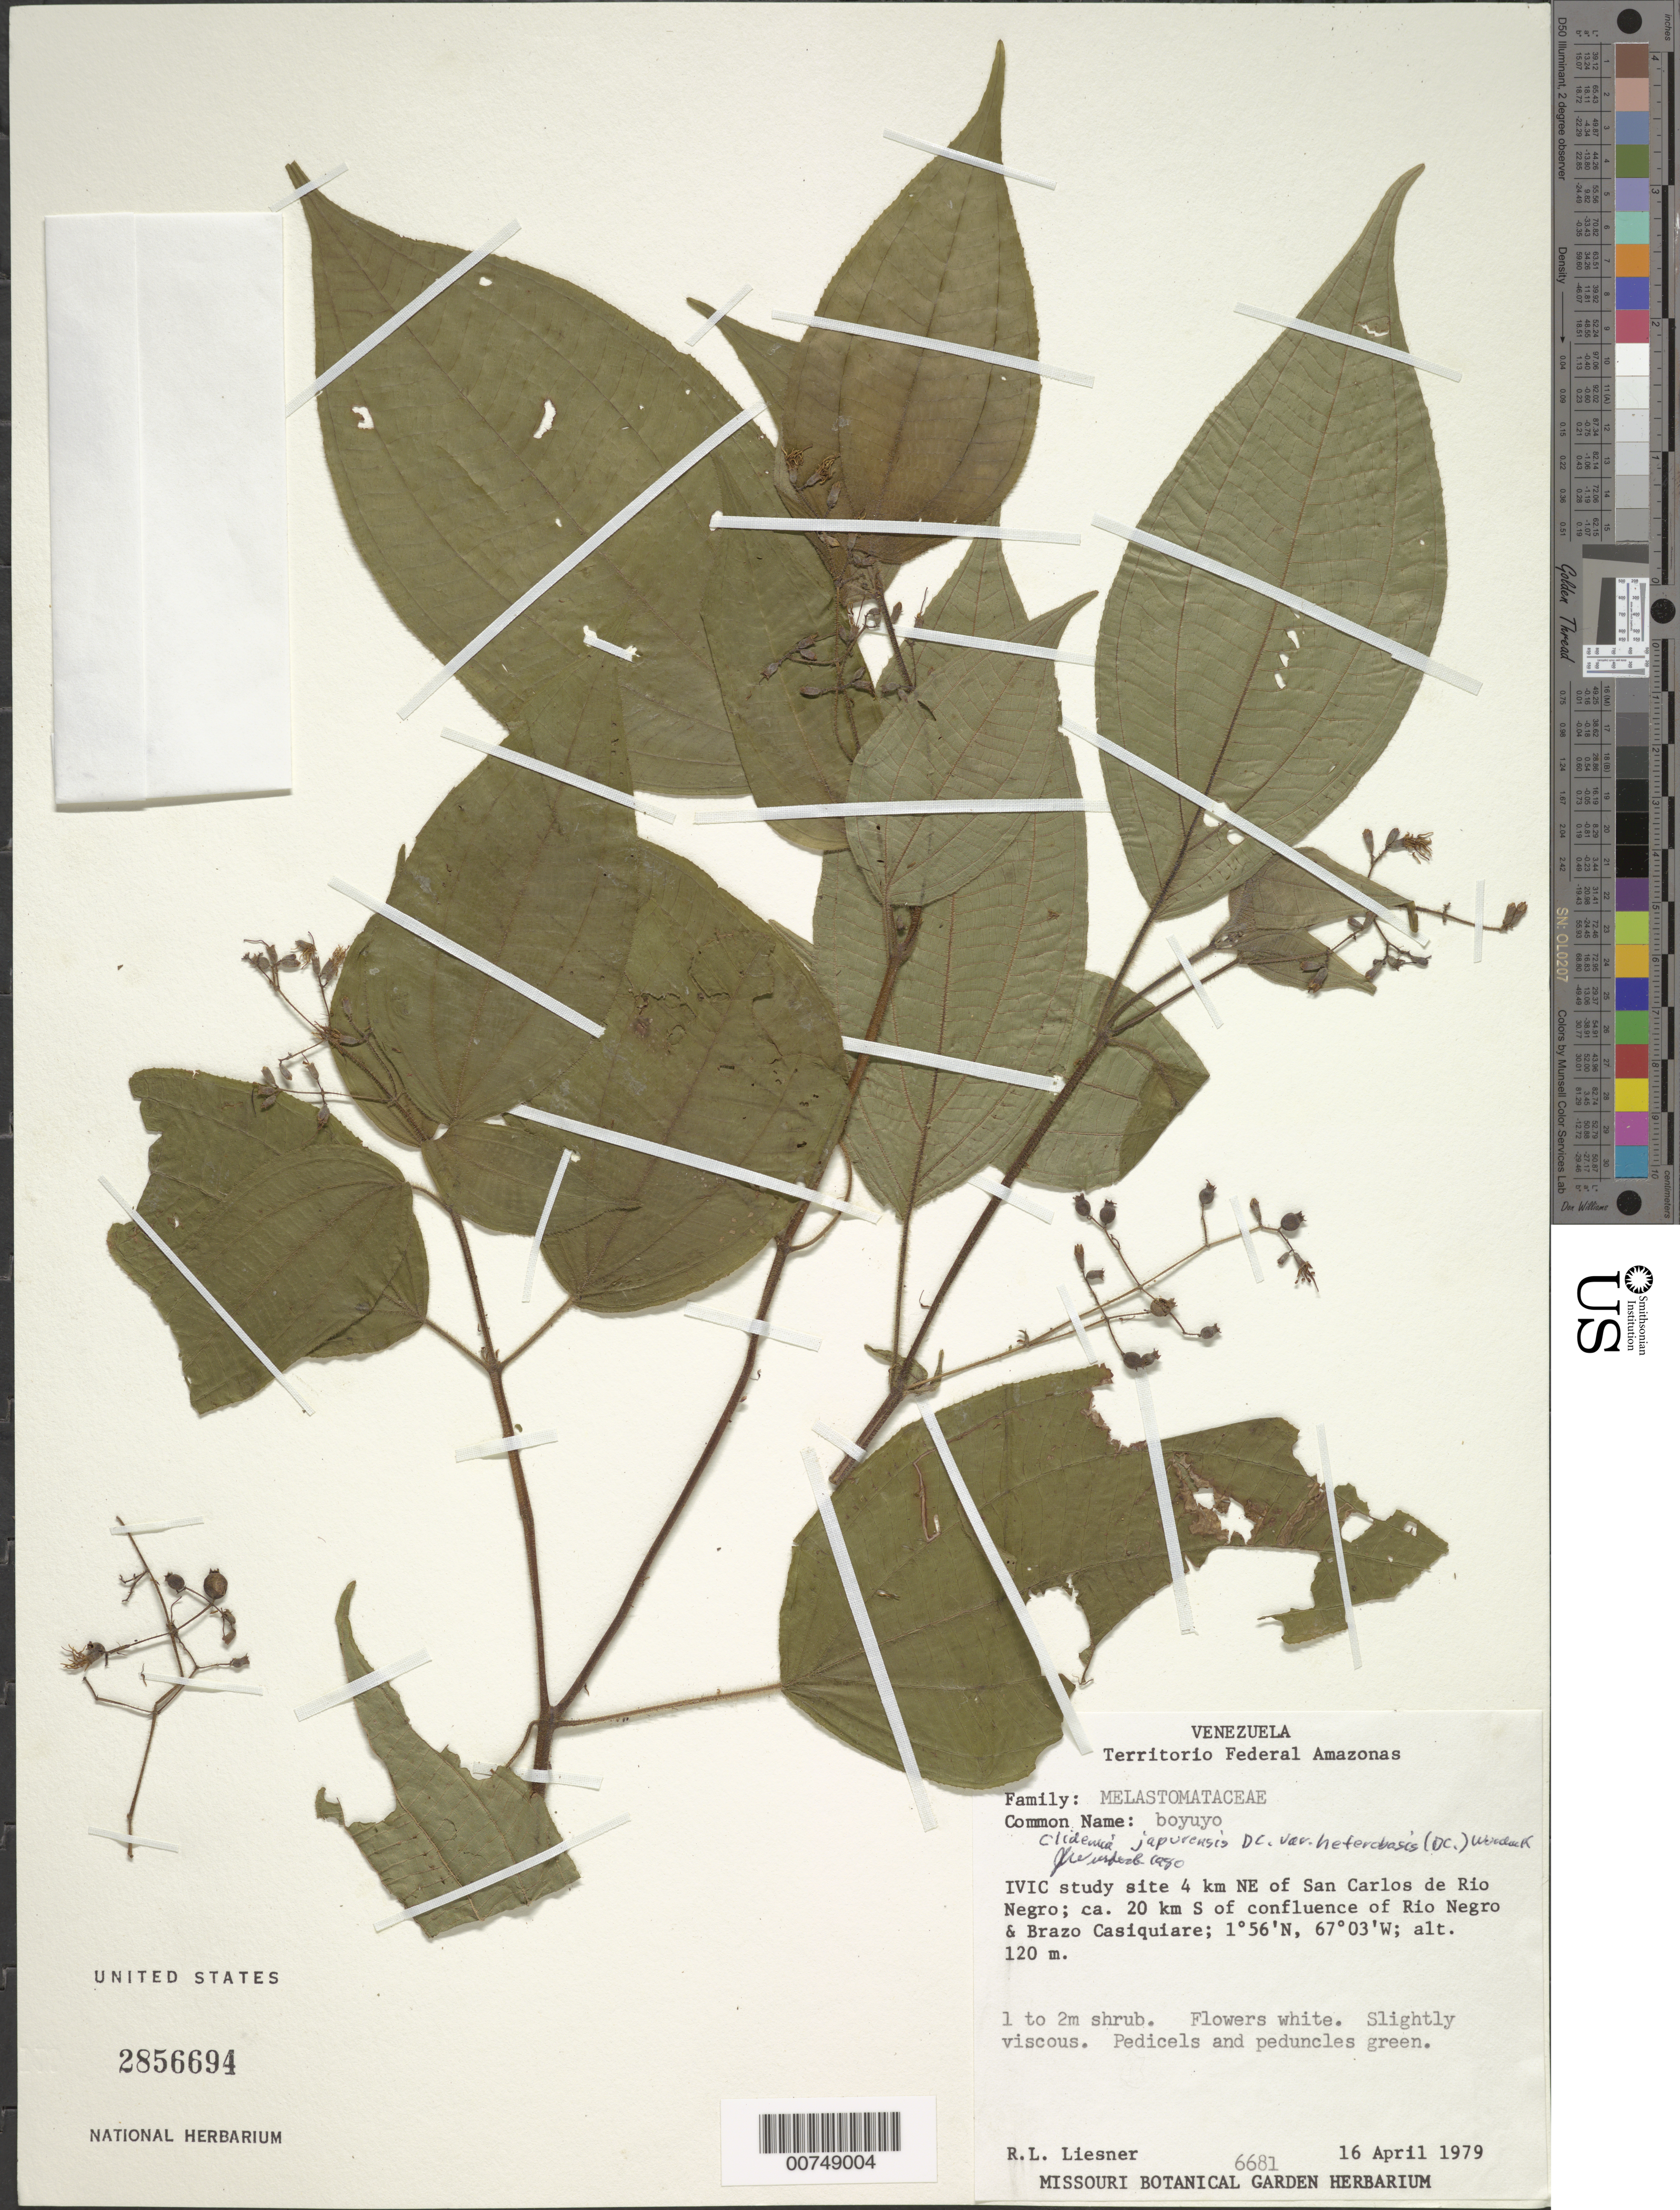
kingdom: Plantae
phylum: Tracheophyta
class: Magnoliopsida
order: Myrtales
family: Melastomataceae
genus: Clidemia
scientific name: Clidemia japurensis var. heterobasis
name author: (DC.) Wurdack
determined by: Wurdack, John J., (US), US (UNITED STATES)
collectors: R. L. Liesner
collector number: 6681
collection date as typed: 16-Apr-79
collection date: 1979-04-16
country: Venezuela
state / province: Amazonas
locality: San Carlos de Río Negro, 4 km NE of and about 20 km S of confluence of Río Negro and Brazo Casiquiare, IVIC study site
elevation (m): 120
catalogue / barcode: US 2856694